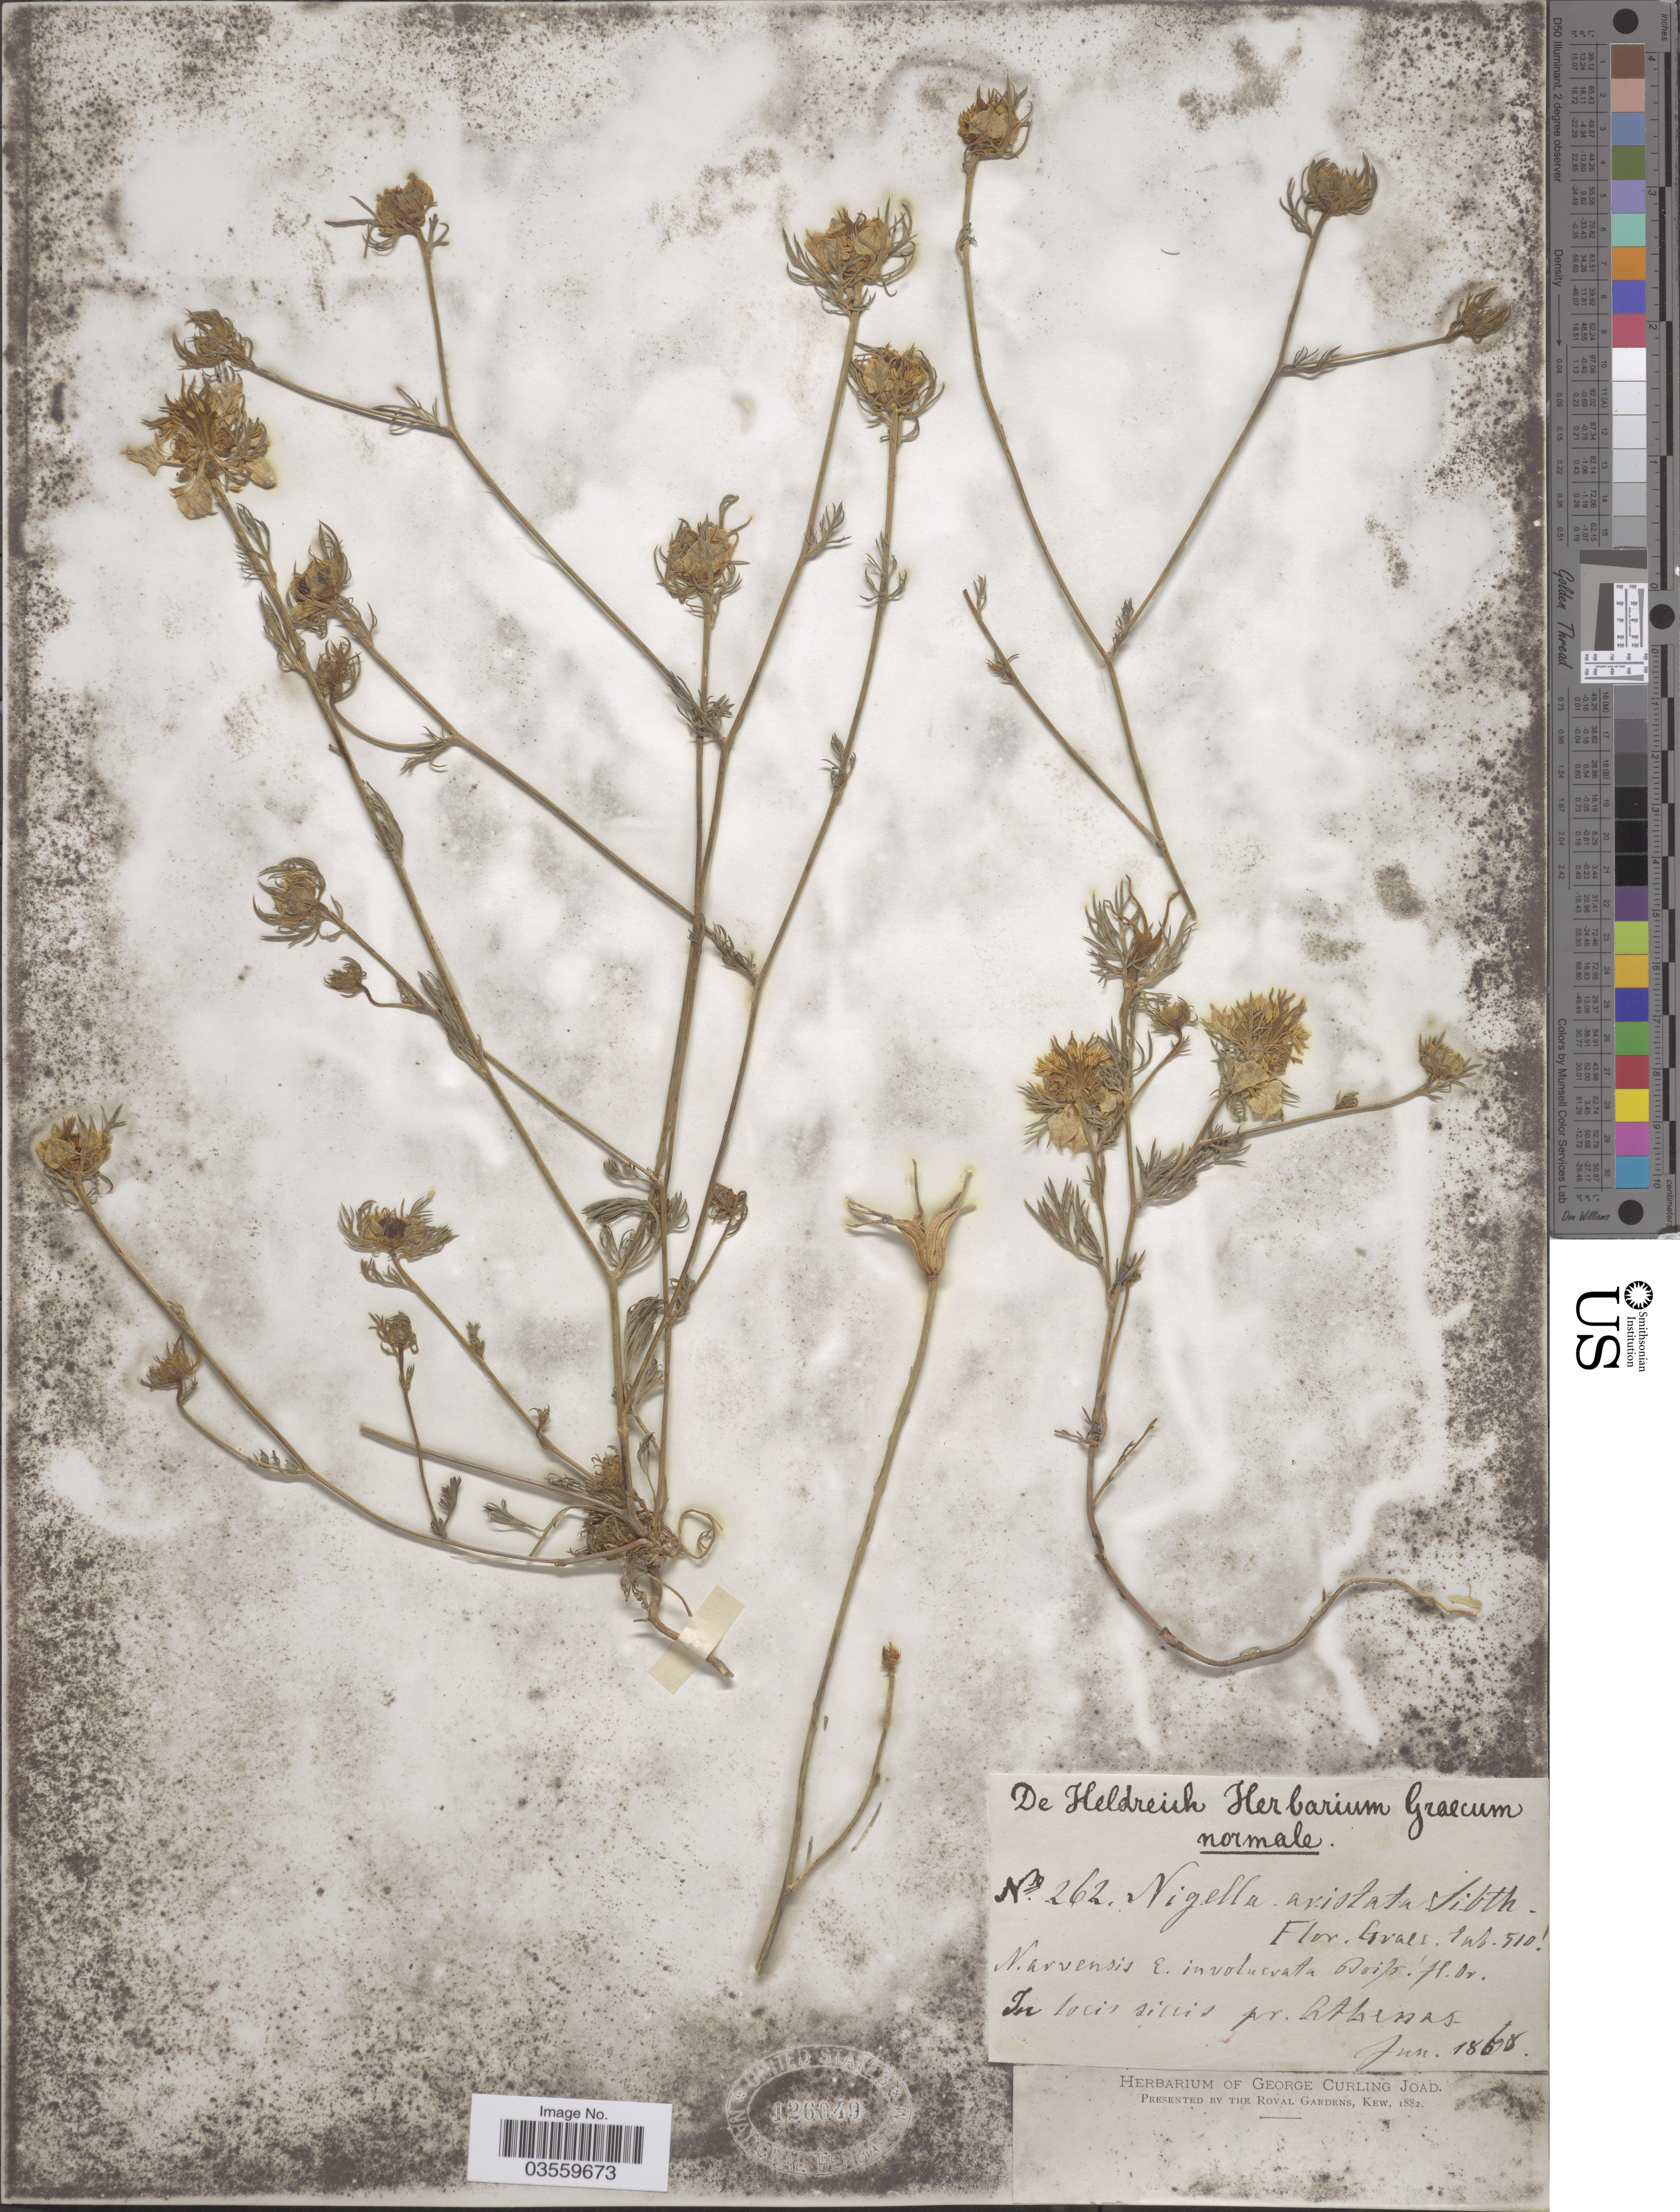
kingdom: Plantae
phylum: Tracheophyta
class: Magnoliopsida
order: Ranunculales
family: Ranunculaceae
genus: Nigella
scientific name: Nigella aristata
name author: Sm.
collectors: -. De Heldreich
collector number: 262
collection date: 1865-06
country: Greece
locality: In locis siccis pr. Athenas.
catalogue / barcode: US 126049